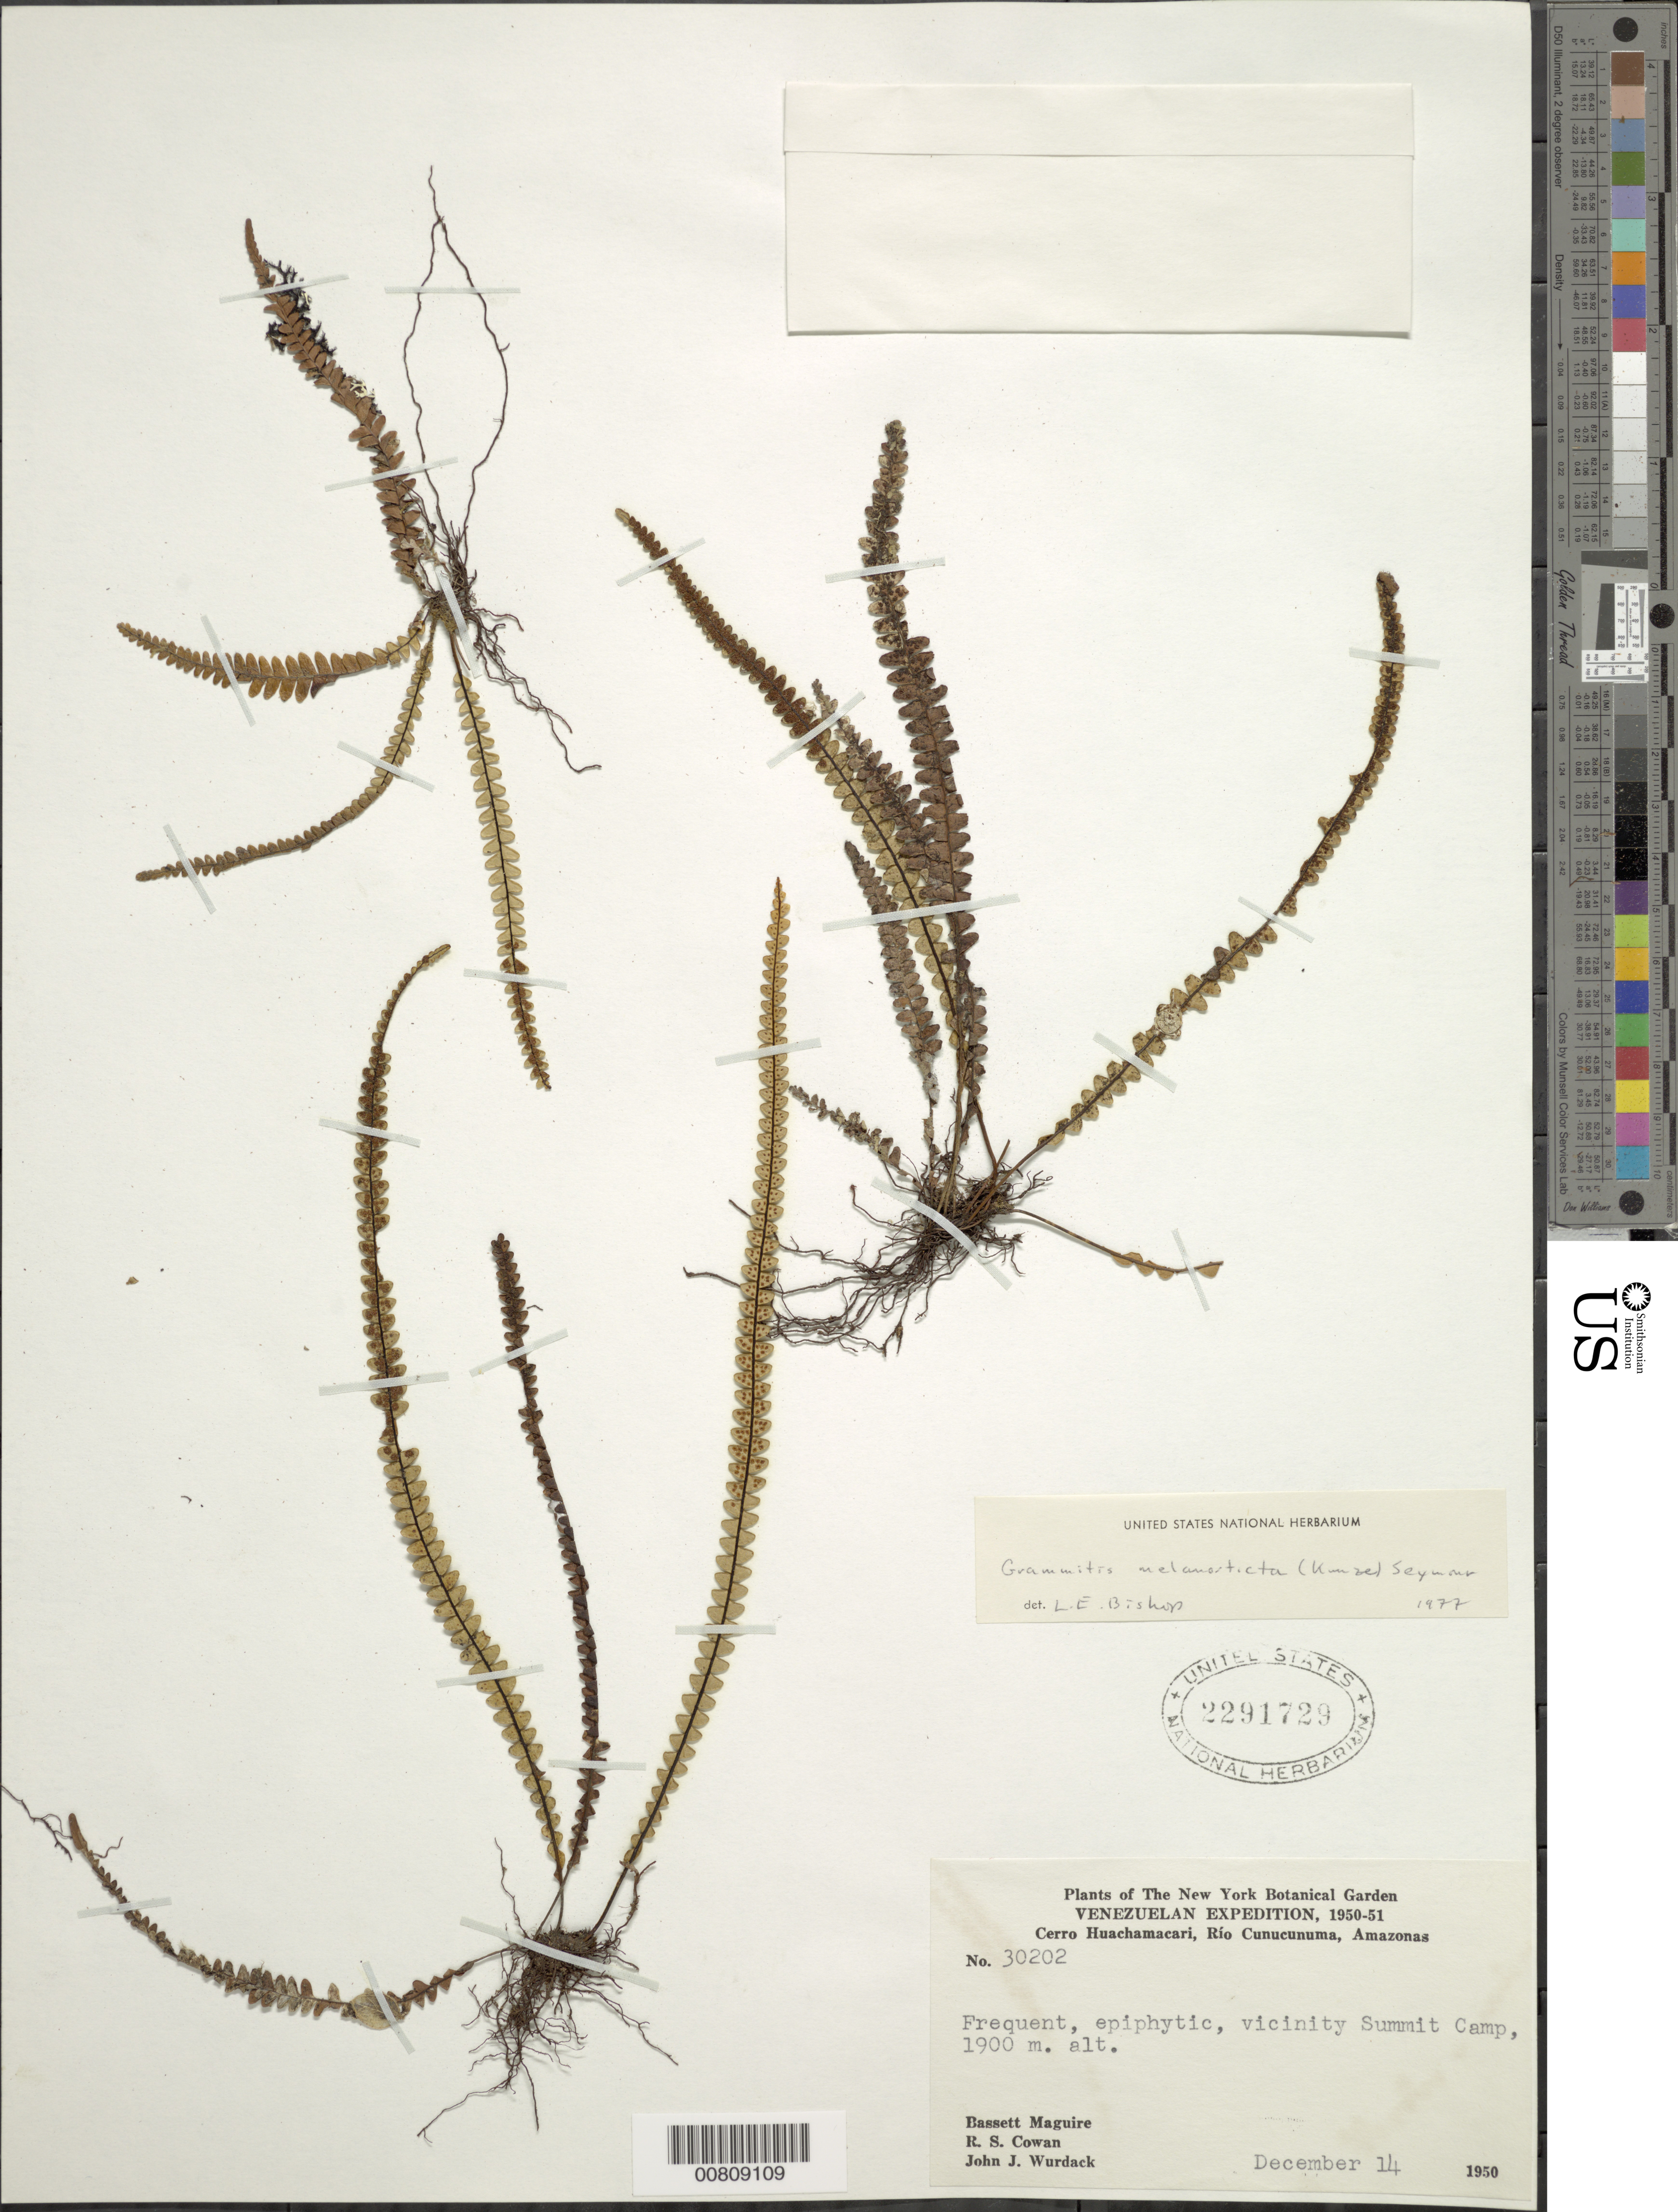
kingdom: Plantae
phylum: Tracheophyta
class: Polypodiopsida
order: Polypodiales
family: Polypodiaceae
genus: Melpomene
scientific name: Melpomene melanosticta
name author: (Kunze) A.R. Sm. & R.C. Moran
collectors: B. Maguire, R. S. Cowan & J. J. Wurdack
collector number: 30202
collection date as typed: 14-Dec-50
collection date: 1950-12-14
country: Venezuela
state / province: Amazonas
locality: Cerro Huachamacari, Río Cunucunuma, near Summit Camp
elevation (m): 1900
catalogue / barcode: US 2291729